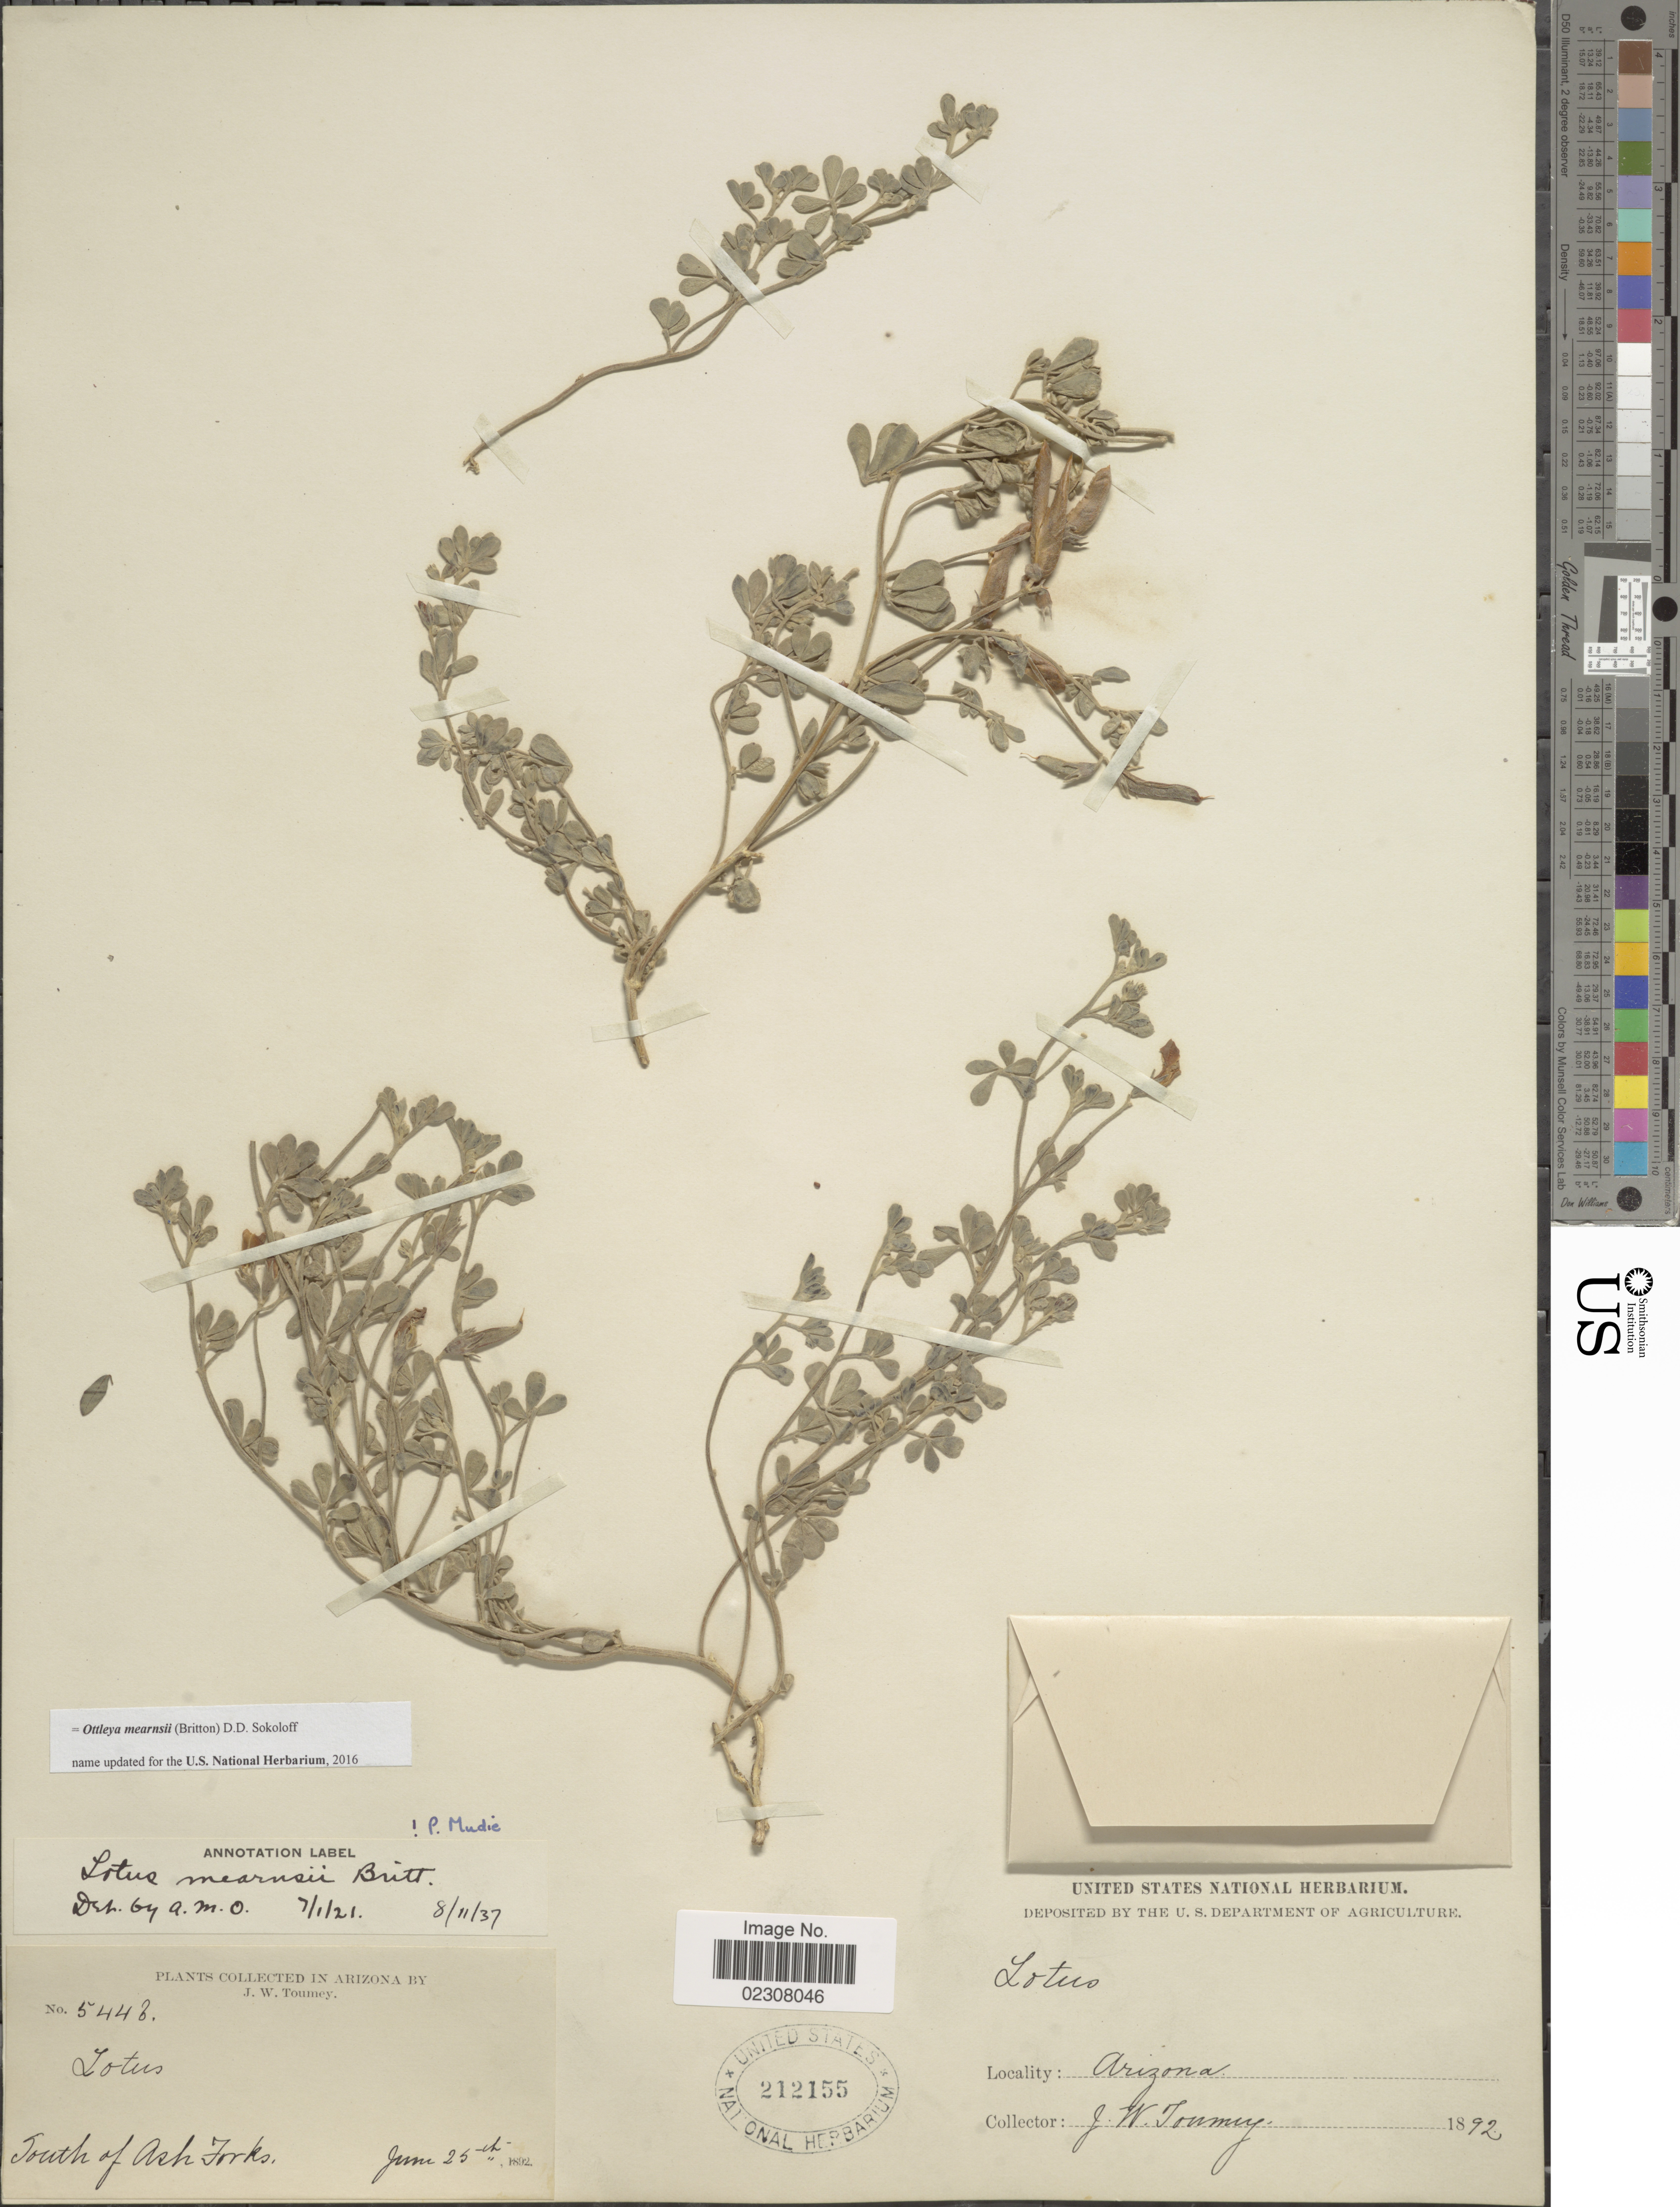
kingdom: Plantae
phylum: Tracheophyta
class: Magnoliopsida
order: Fabales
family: Fabaceae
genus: Ottleya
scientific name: Ottleya mearnsii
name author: (Britton) D.D. Sokoloff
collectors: J. W. Toumey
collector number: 544b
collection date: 1892-06-25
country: United States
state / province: Arizona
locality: South of Ash Forks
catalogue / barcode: US 212155